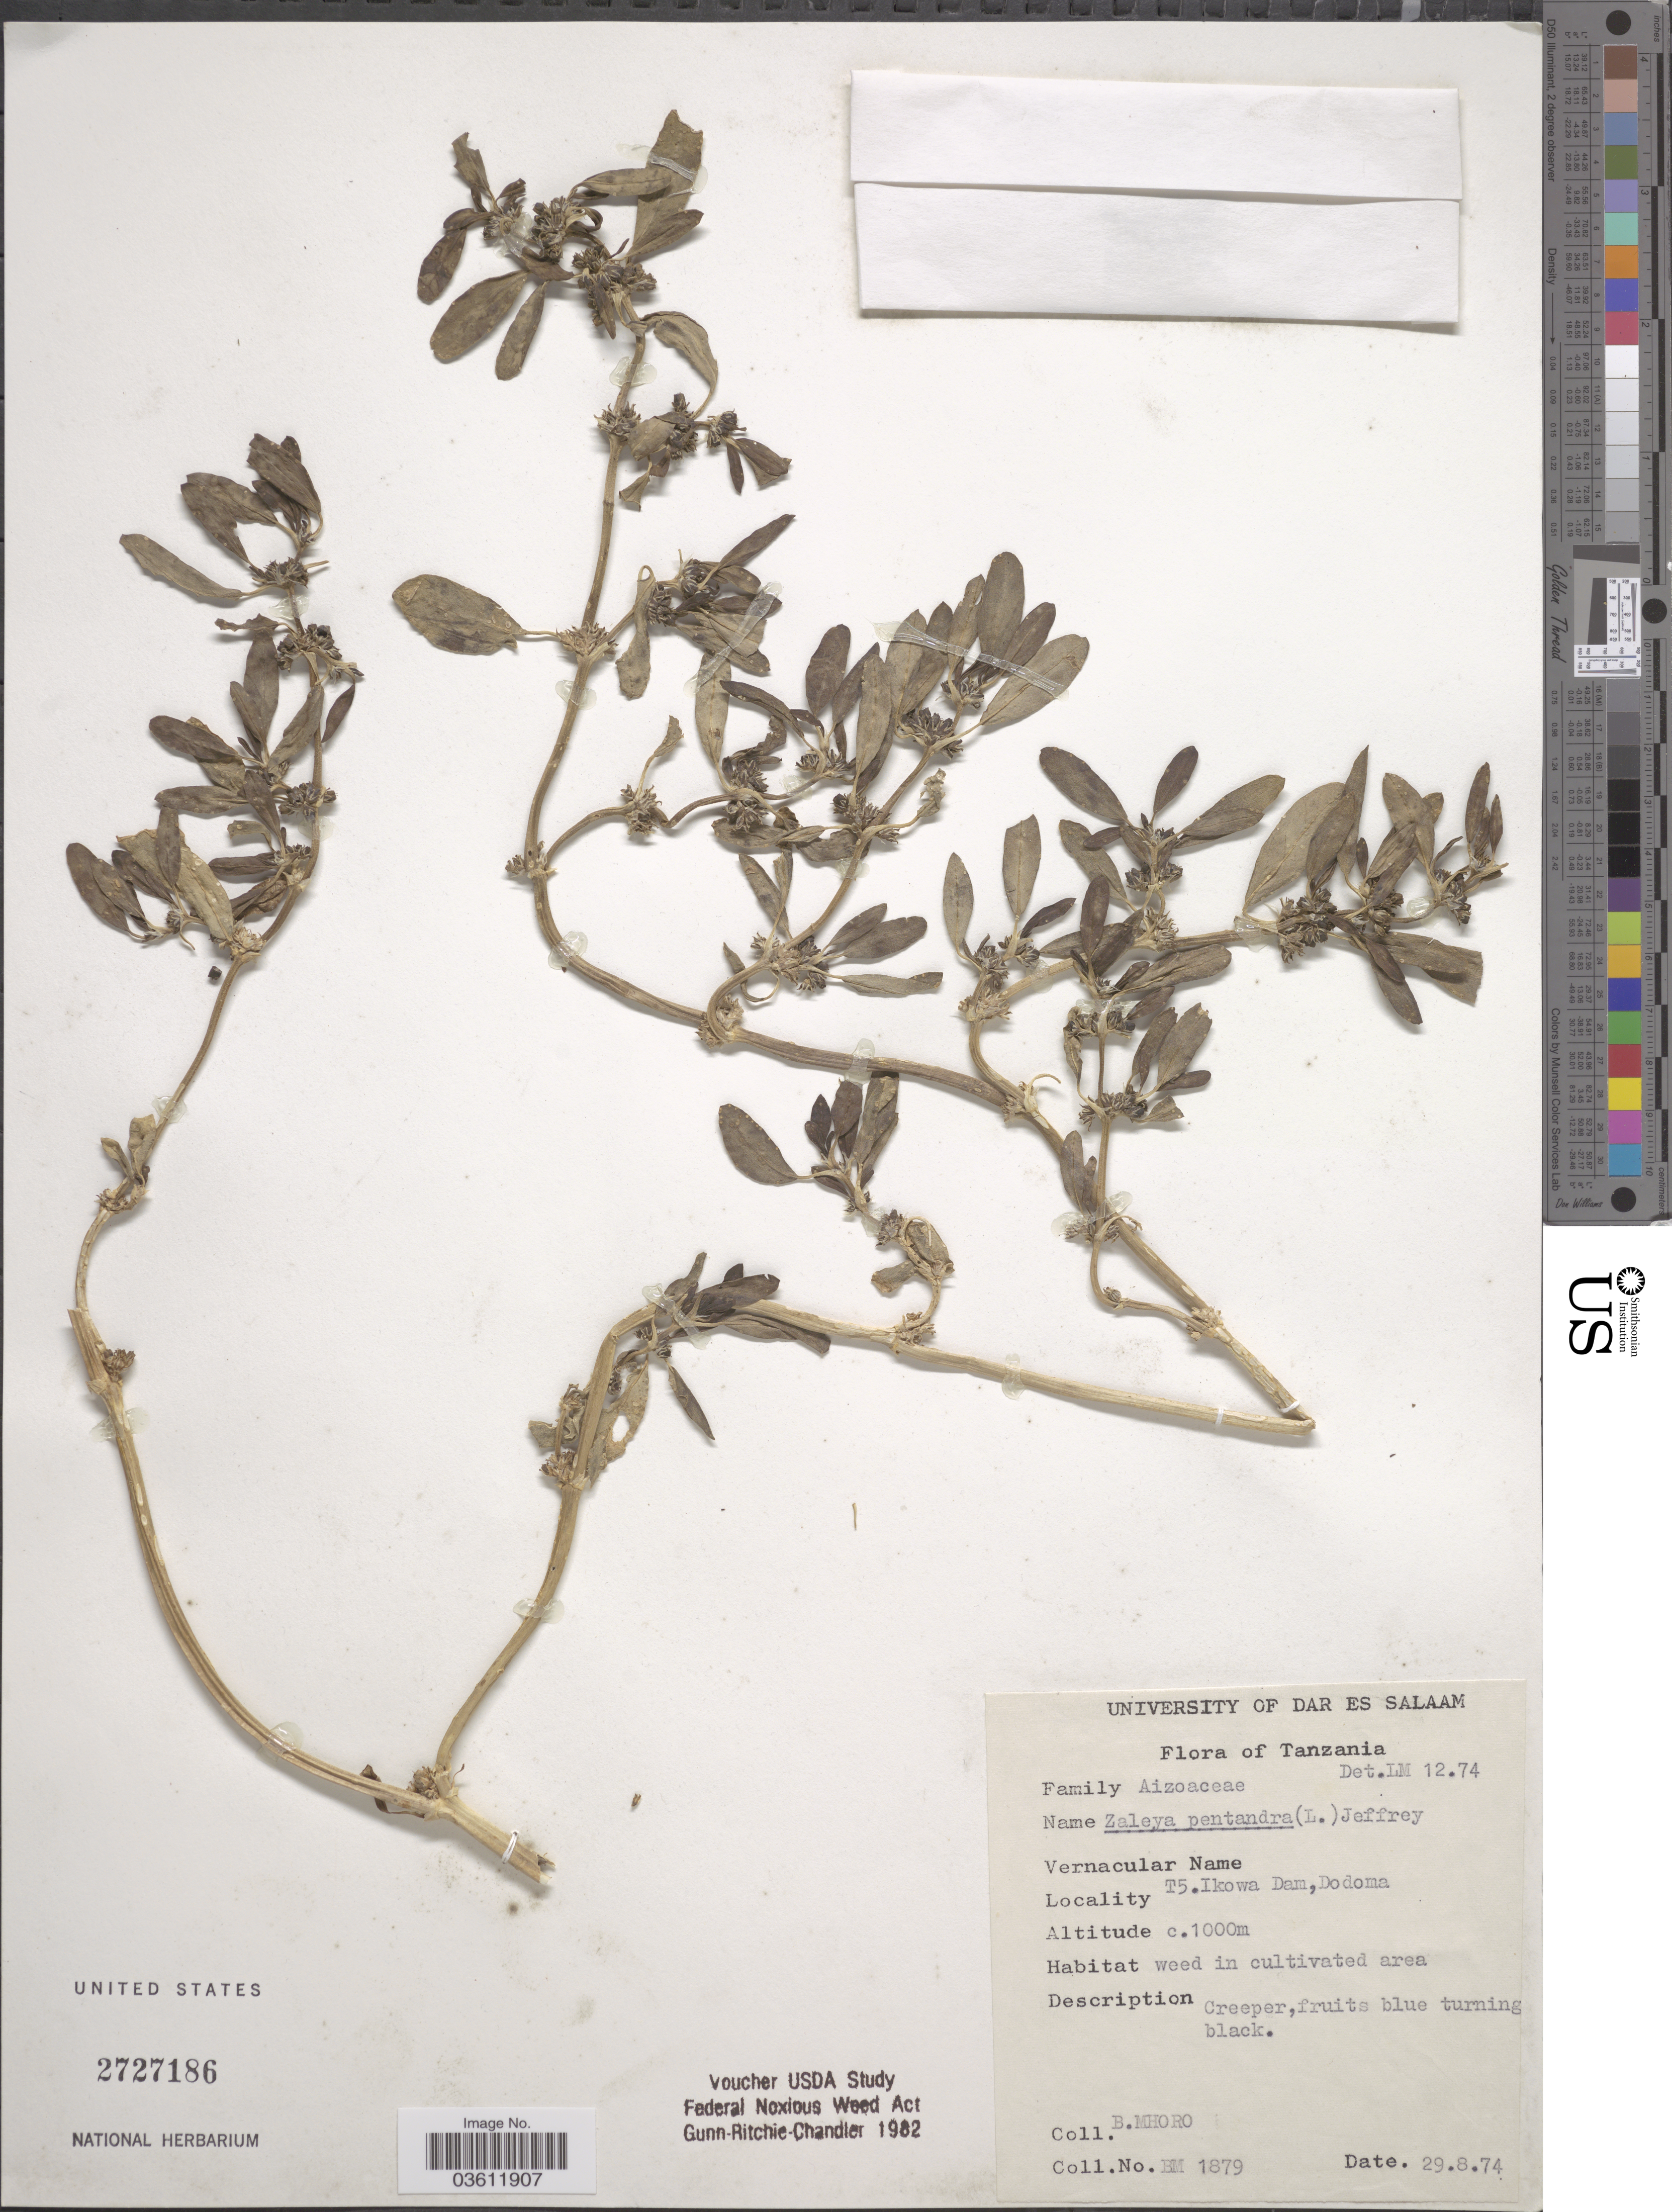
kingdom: Plantae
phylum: Tracheophyta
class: Magnoliopsida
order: Caryophyllales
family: Aizoaceae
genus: Zaleya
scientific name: Zaleya pentandra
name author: (L.) C. Jeffrey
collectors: B. Mhoro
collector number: BM 1879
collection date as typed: Transcribed d/m/y: 29/8/74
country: Tanzania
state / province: Dodoma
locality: T5. Ikowa Dam.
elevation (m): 1000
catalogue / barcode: US 2727186